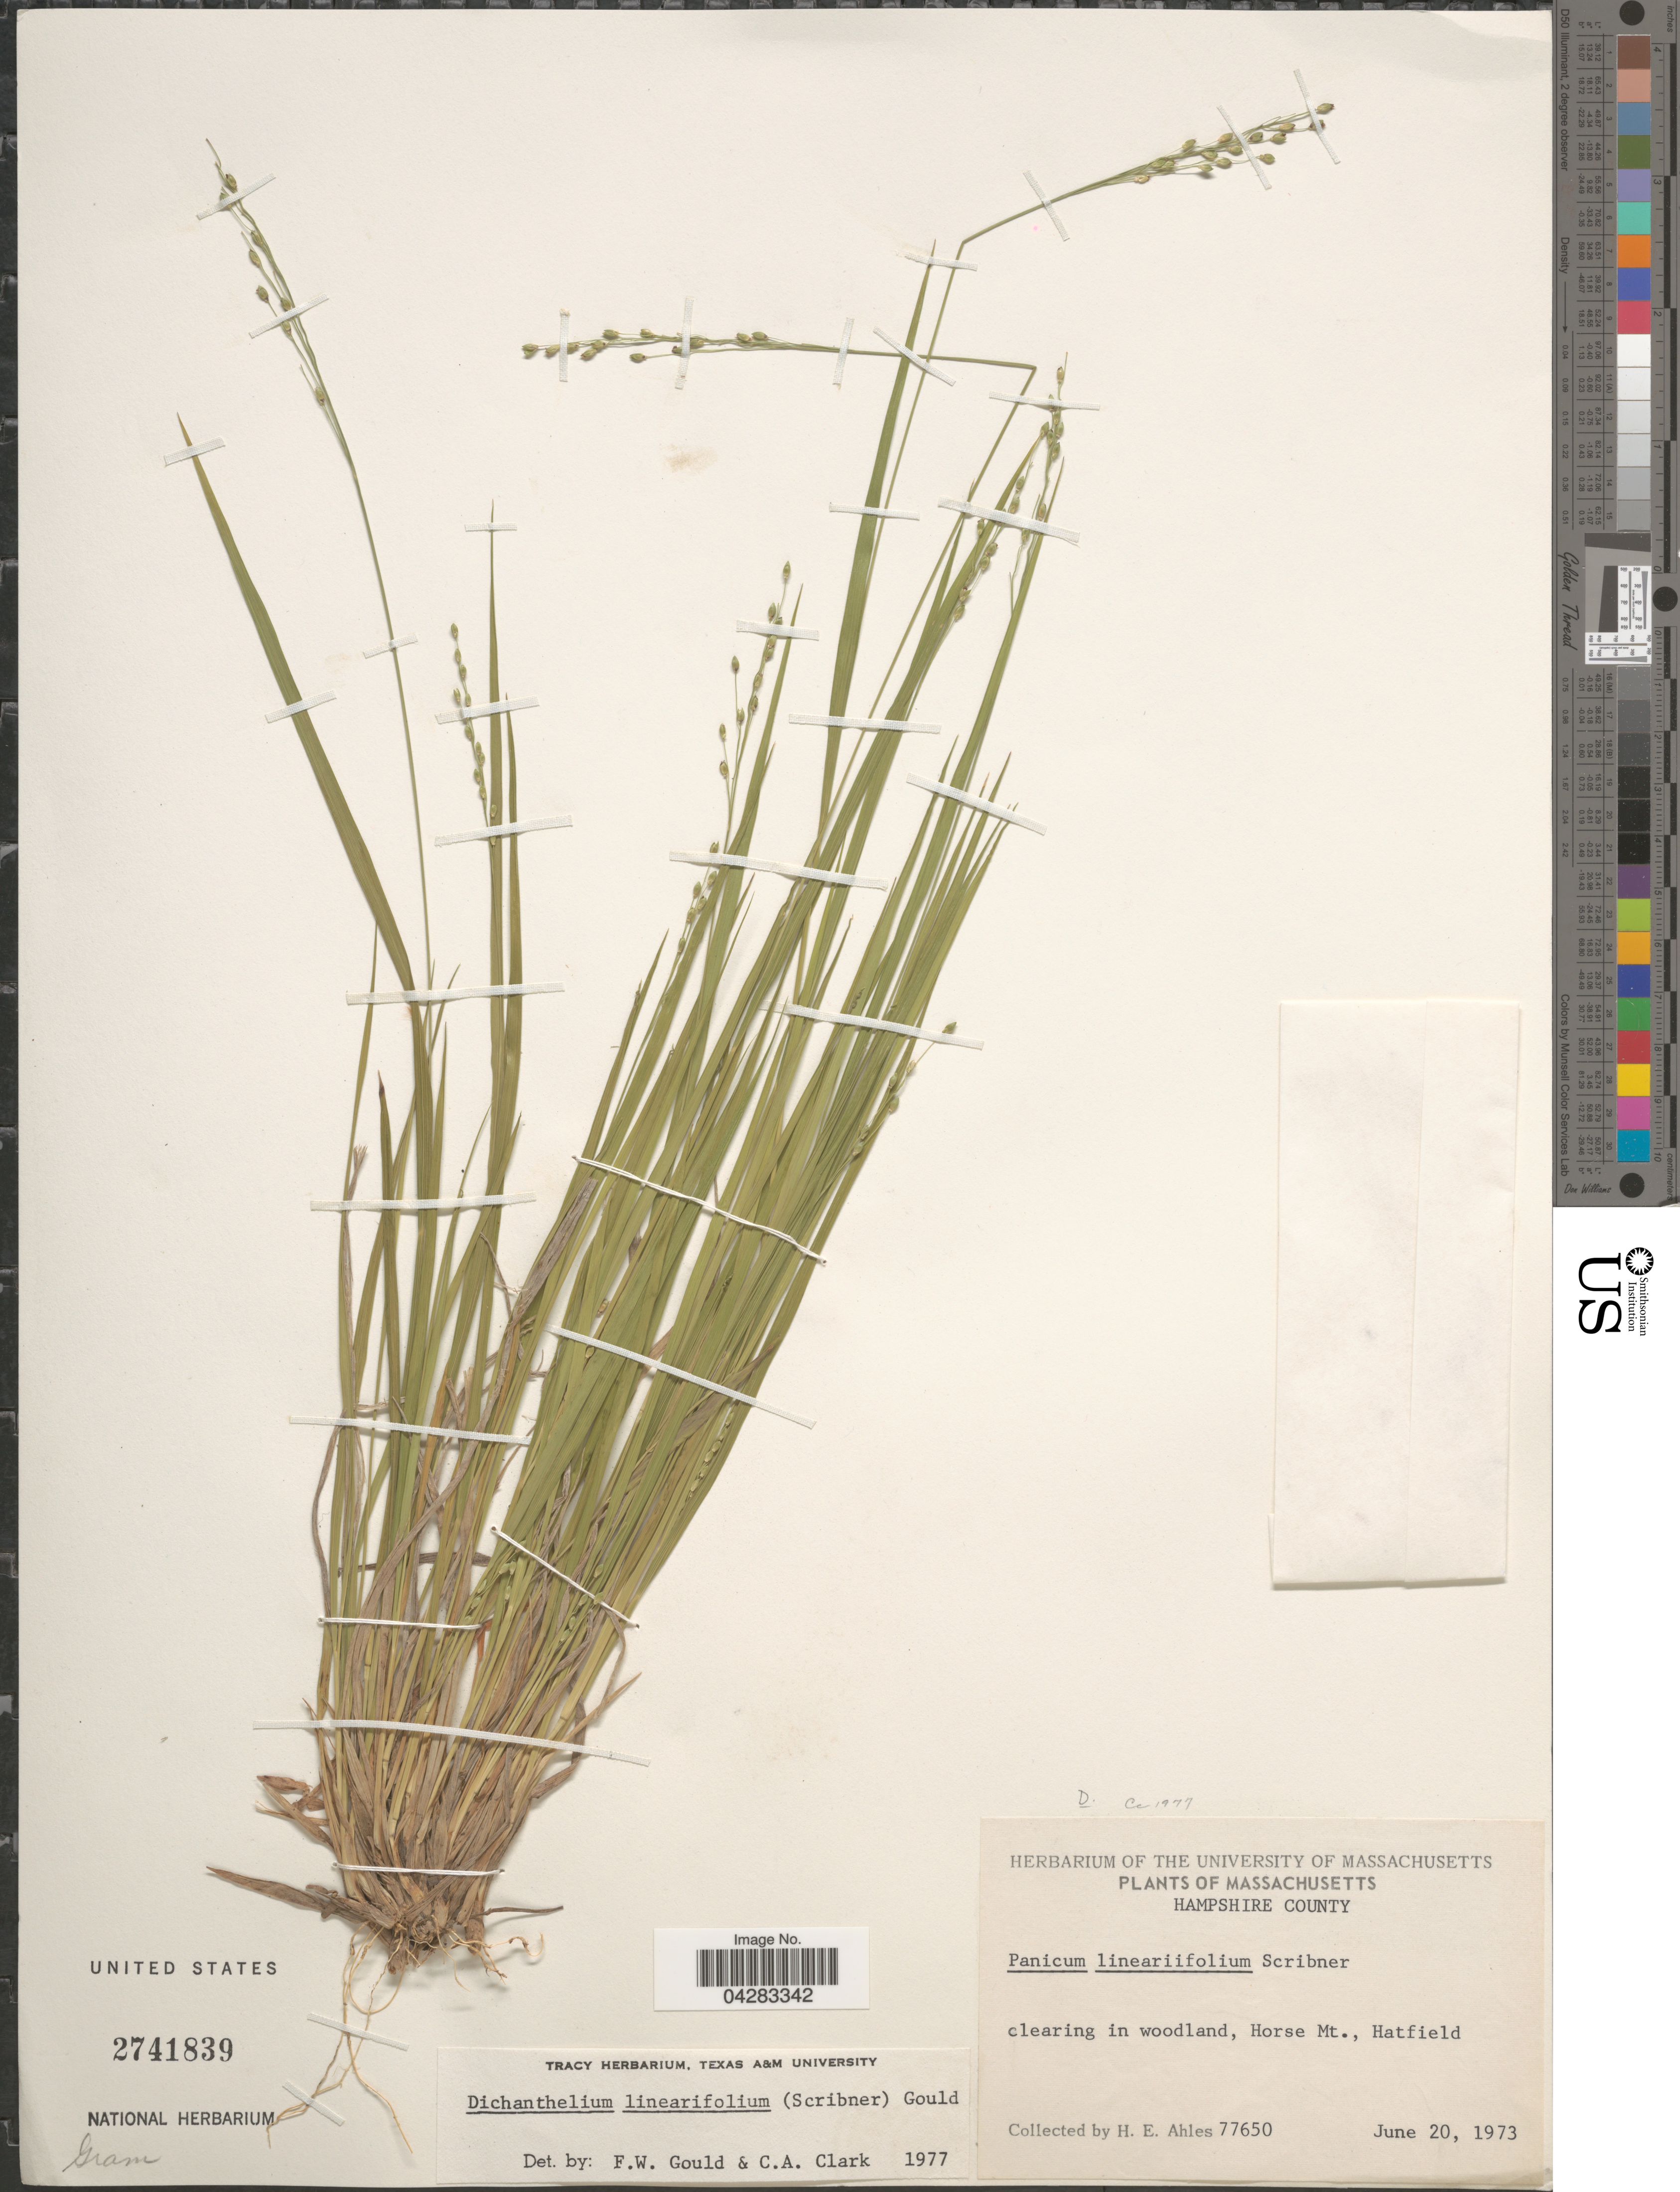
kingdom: Plantae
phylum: Tracheophyta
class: Liliopsida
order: Poales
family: Poaceae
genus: Dichanthelium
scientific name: Dichanthelium linearifolium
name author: (Scribn.) Gould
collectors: H. E. Ahles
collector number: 77650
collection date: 1973-06-20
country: United States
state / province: Massachusetts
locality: Hampshire County. Clearing in woodland, Horse Mt., Hatfield.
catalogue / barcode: US 2741839